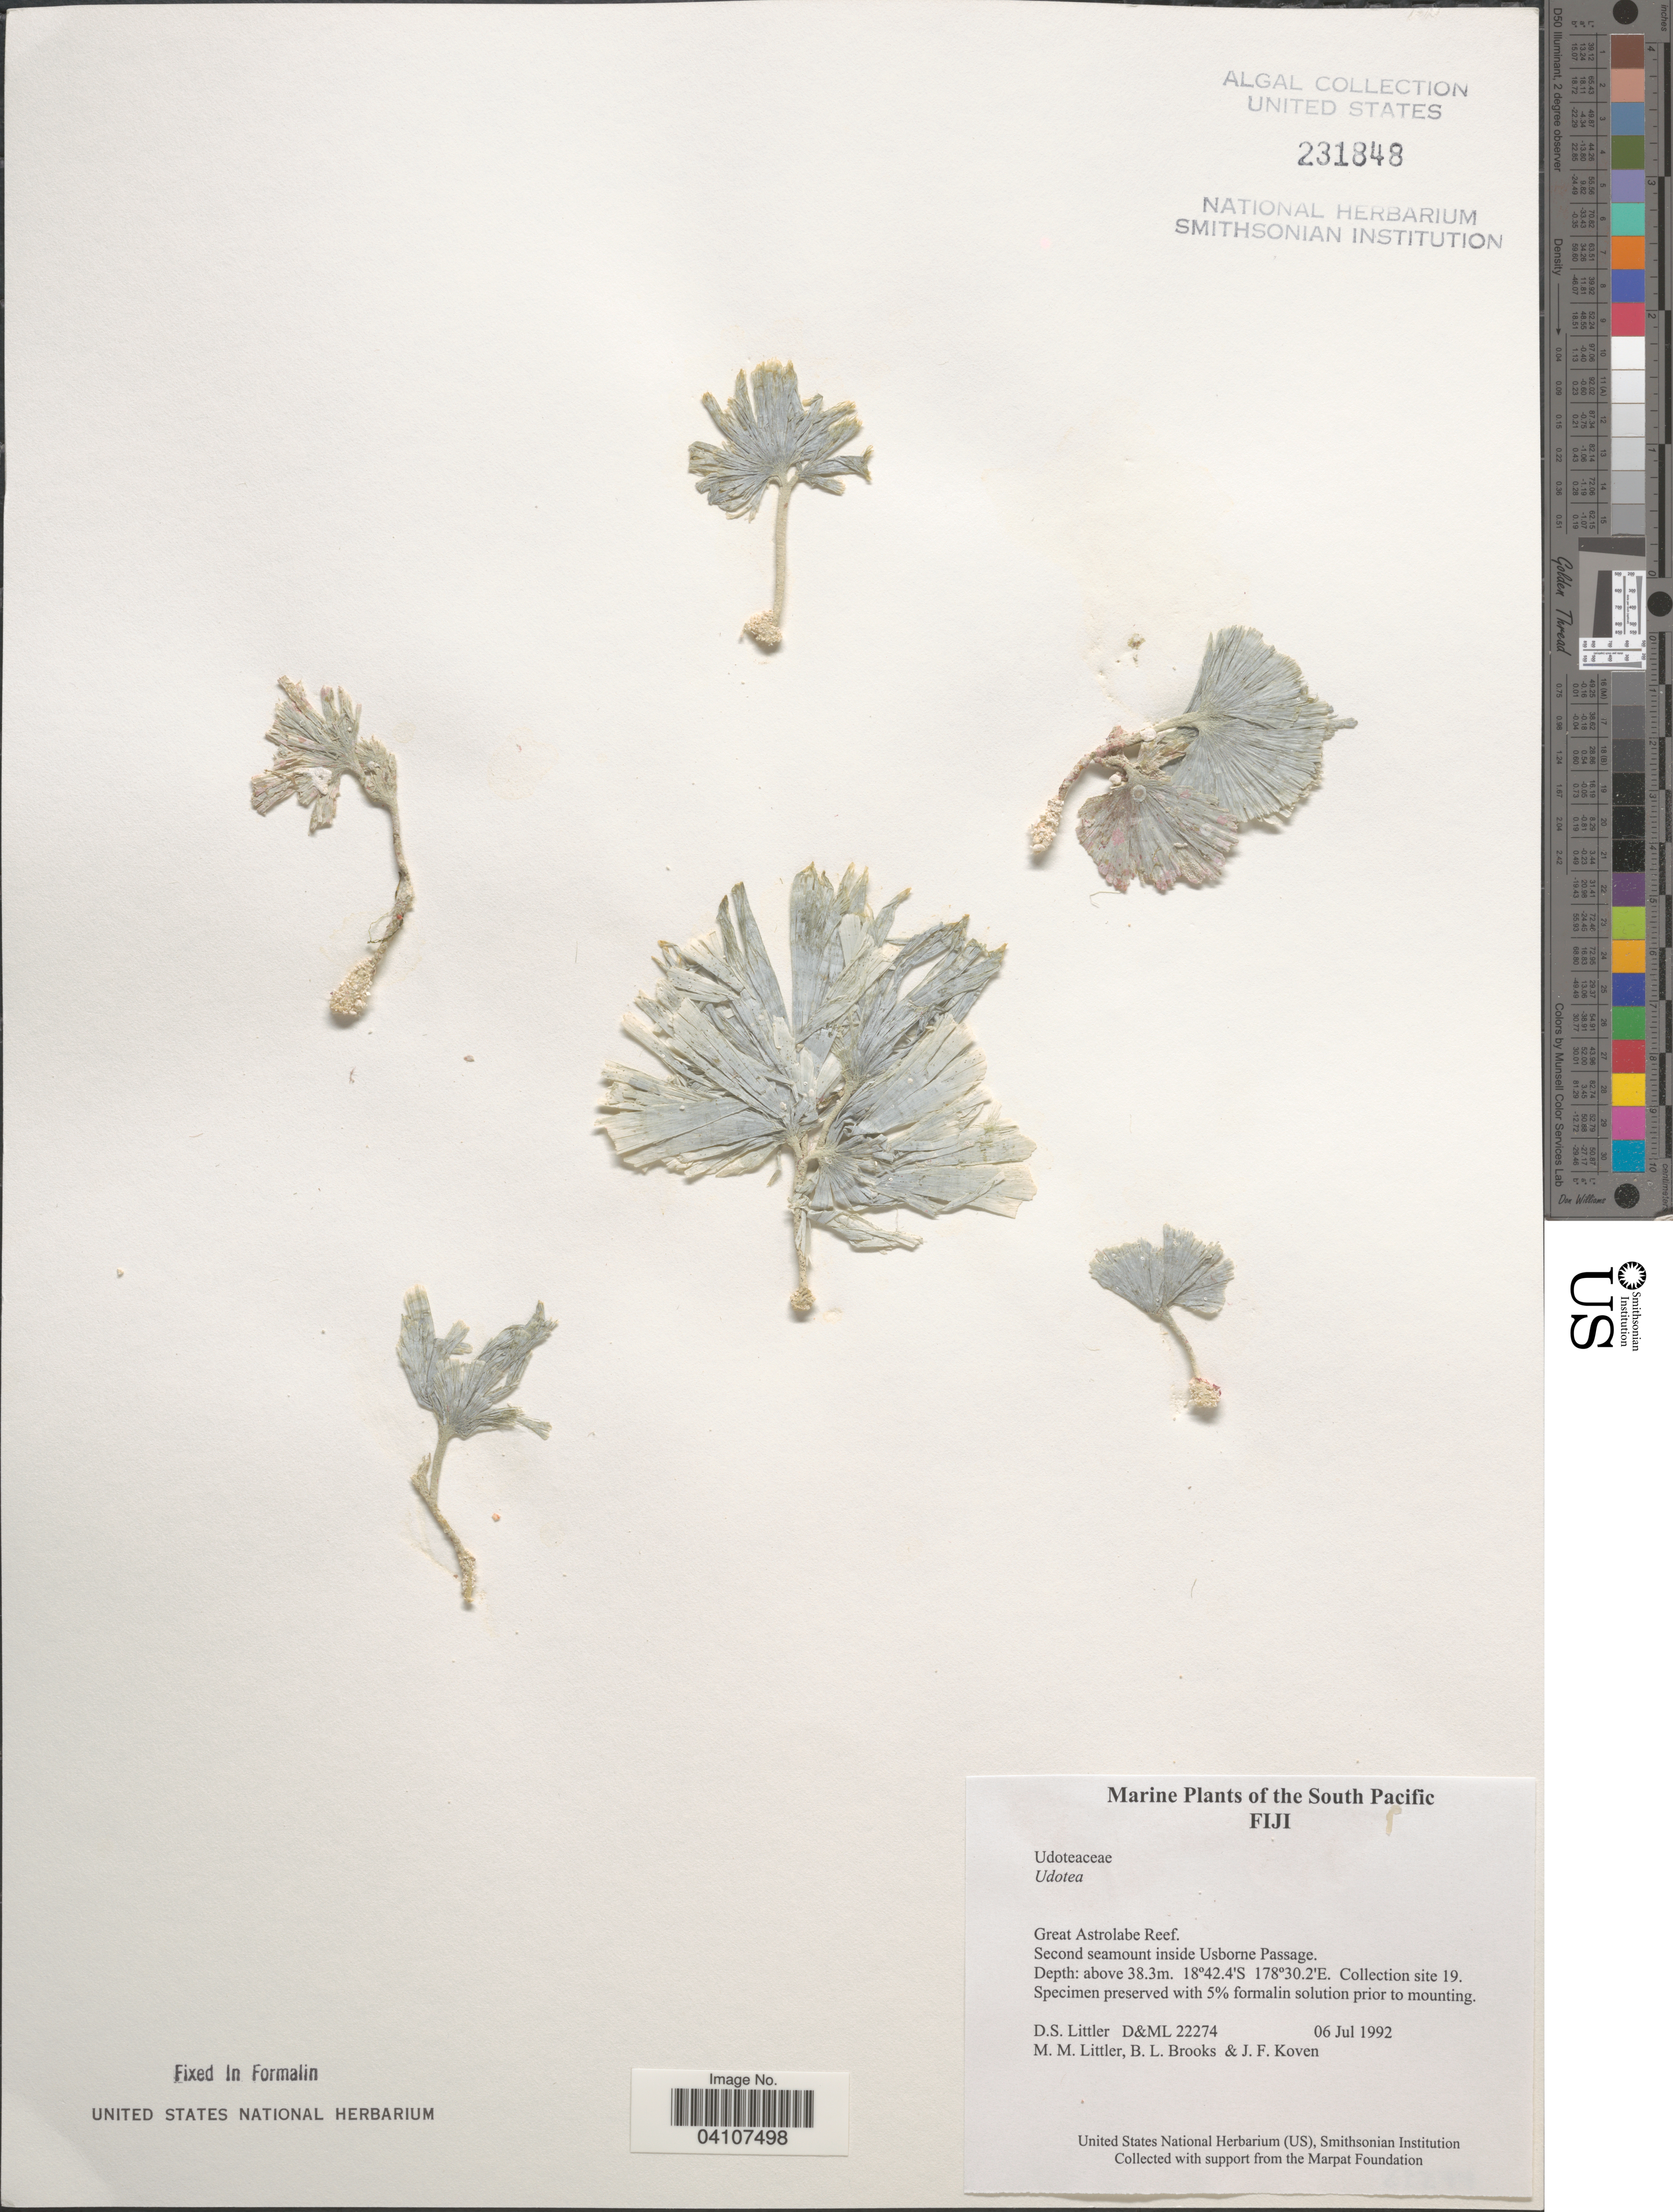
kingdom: Plantae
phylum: Chlorophyta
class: Ulvophyceae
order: Bryopsidales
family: Udoteaceae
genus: Udotea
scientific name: Udotea sp.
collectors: D. S. Littler, B. Brooks & J. Koven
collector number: D&ML 22274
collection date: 1992-07-06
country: Fiji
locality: The South Pacific. Great Astrolabe Reef. Second seamount inside Usborne Passage. Collection site 19.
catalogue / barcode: US 231848